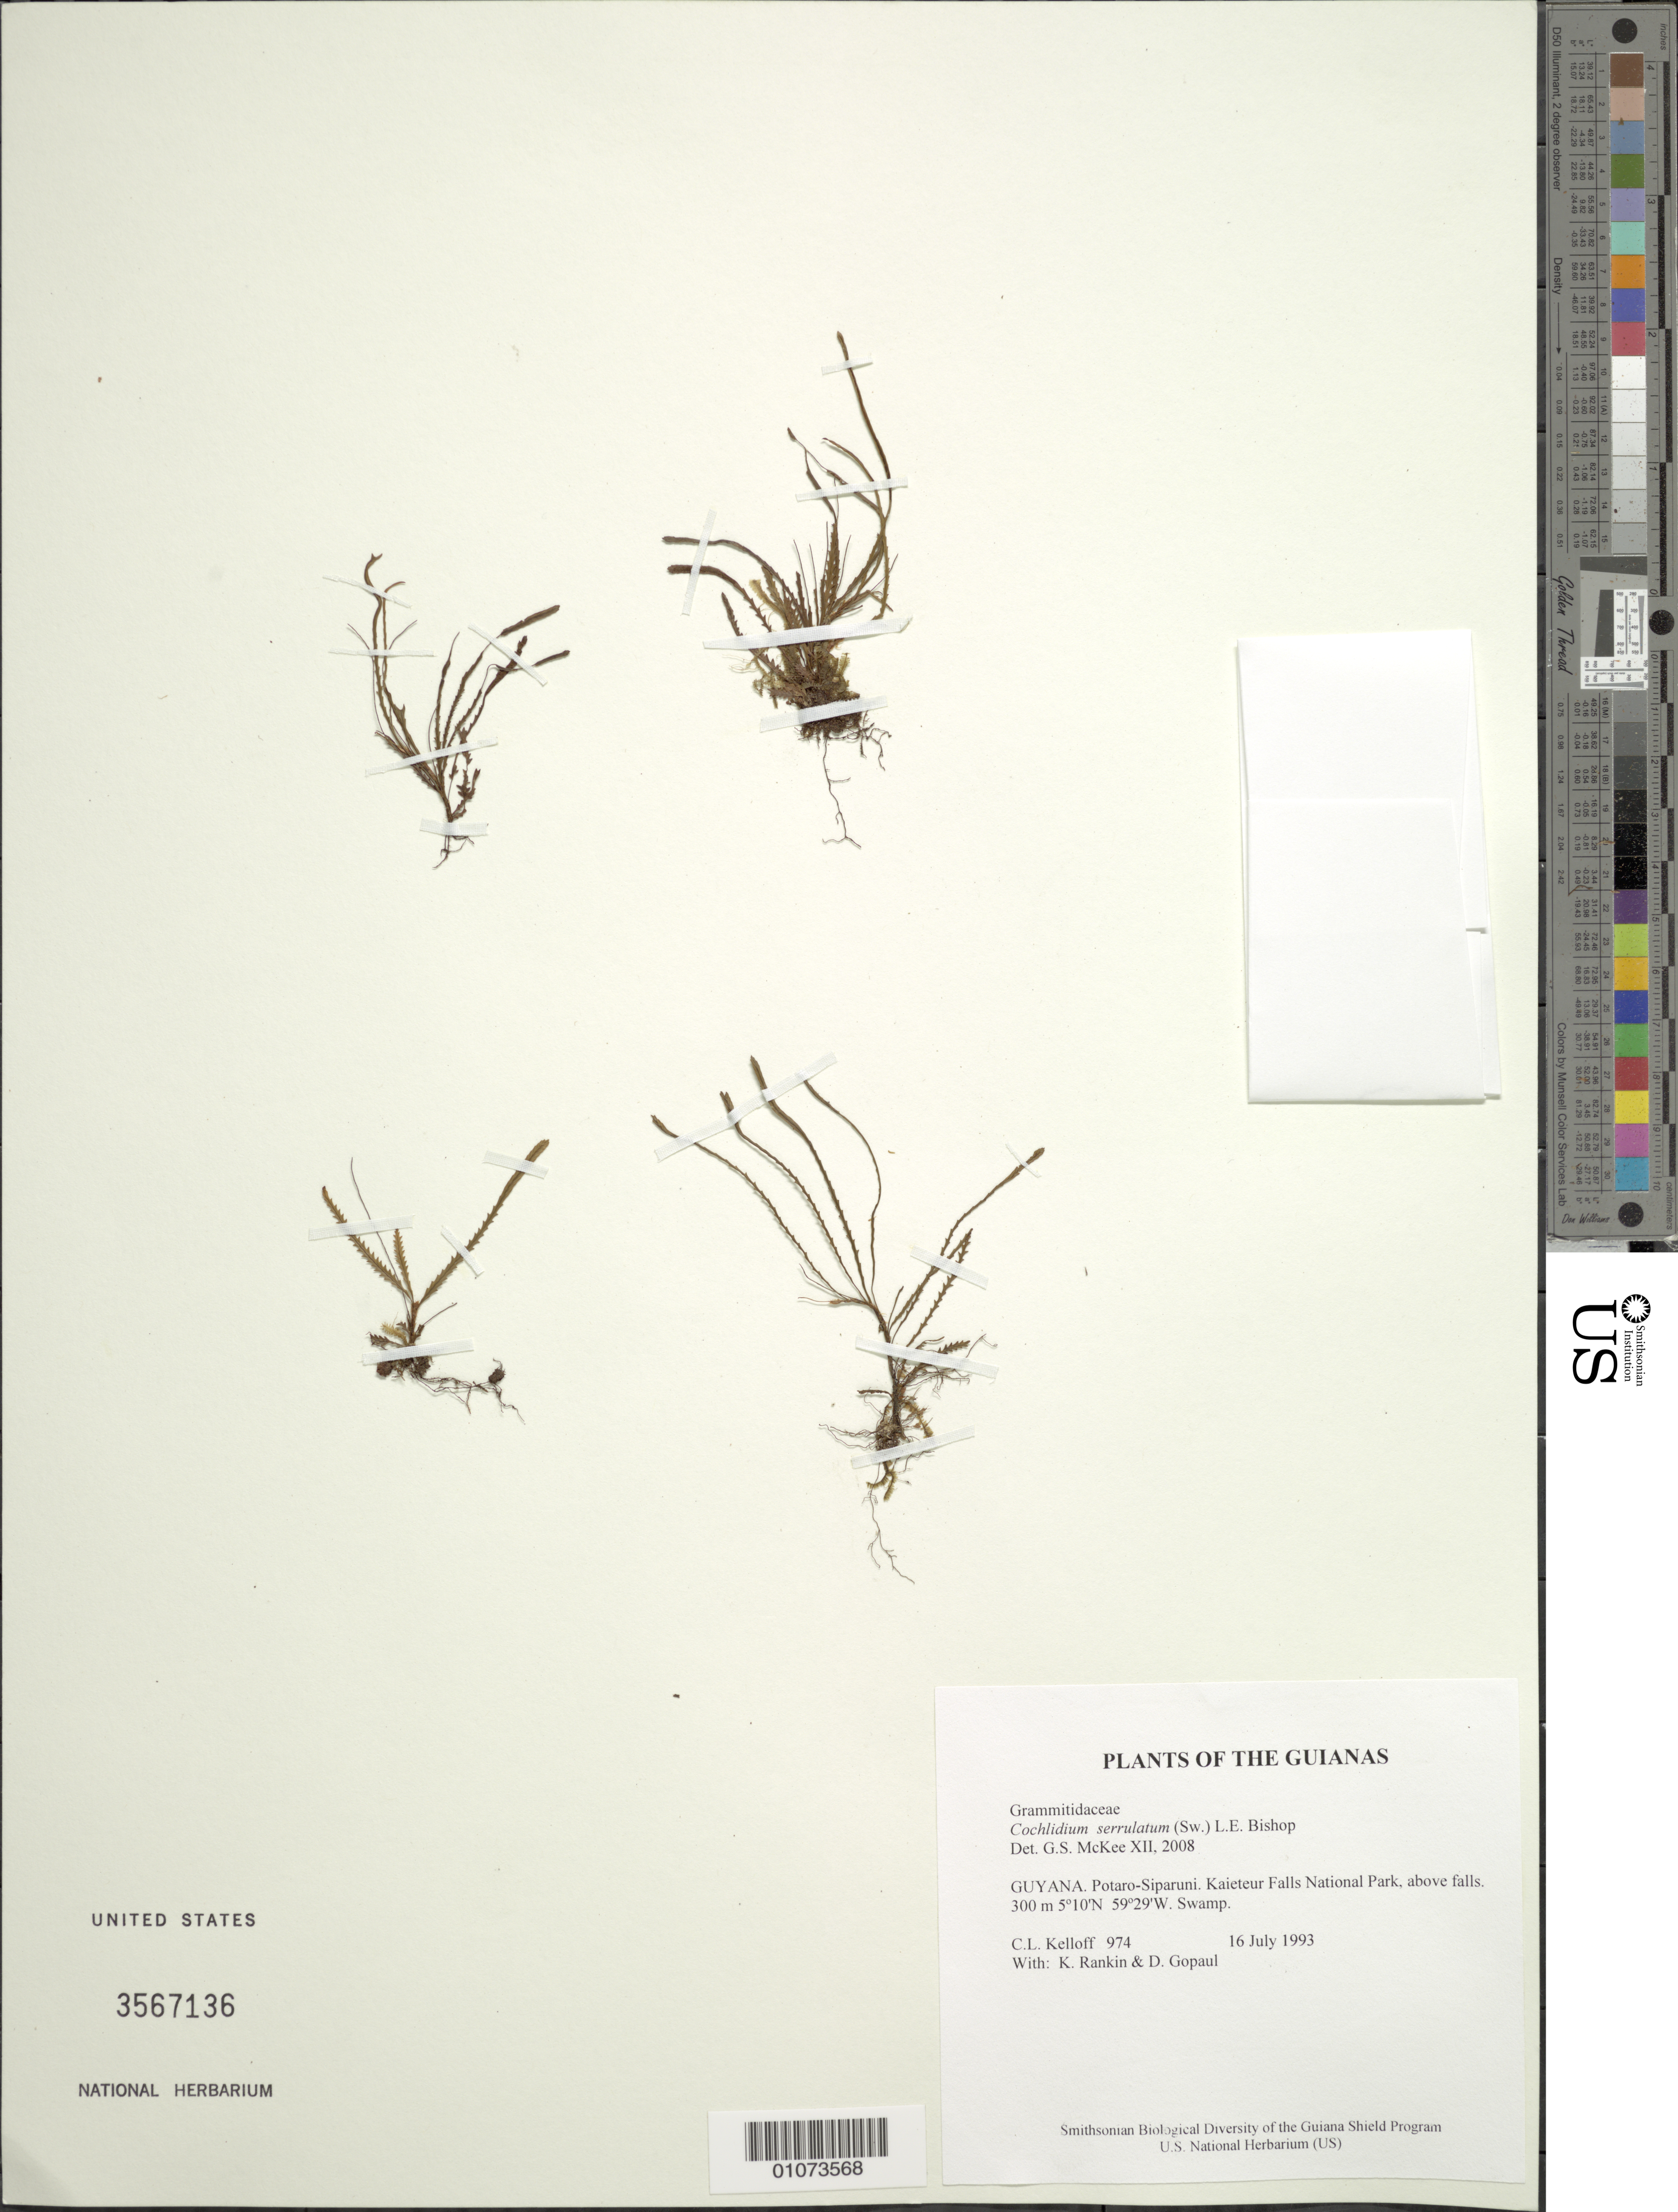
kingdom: Plantae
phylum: Tracheophyta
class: Polypodiopsida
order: Polypodiales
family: Polypodiaceae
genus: Cochlidium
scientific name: Cochlidium serrulatum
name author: (Sw.) L.E. Bishop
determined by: McKee, G. S., (US), NMNH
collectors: C. L. Kelloff, K. Rankin & D. Gopaul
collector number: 974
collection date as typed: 16 July 1993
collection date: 1993-07-16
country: Guyana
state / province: Potaro-Siparuni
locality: Kaieteur National Park, above falls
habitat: Swamp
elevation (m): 300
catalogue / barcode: US 3567136